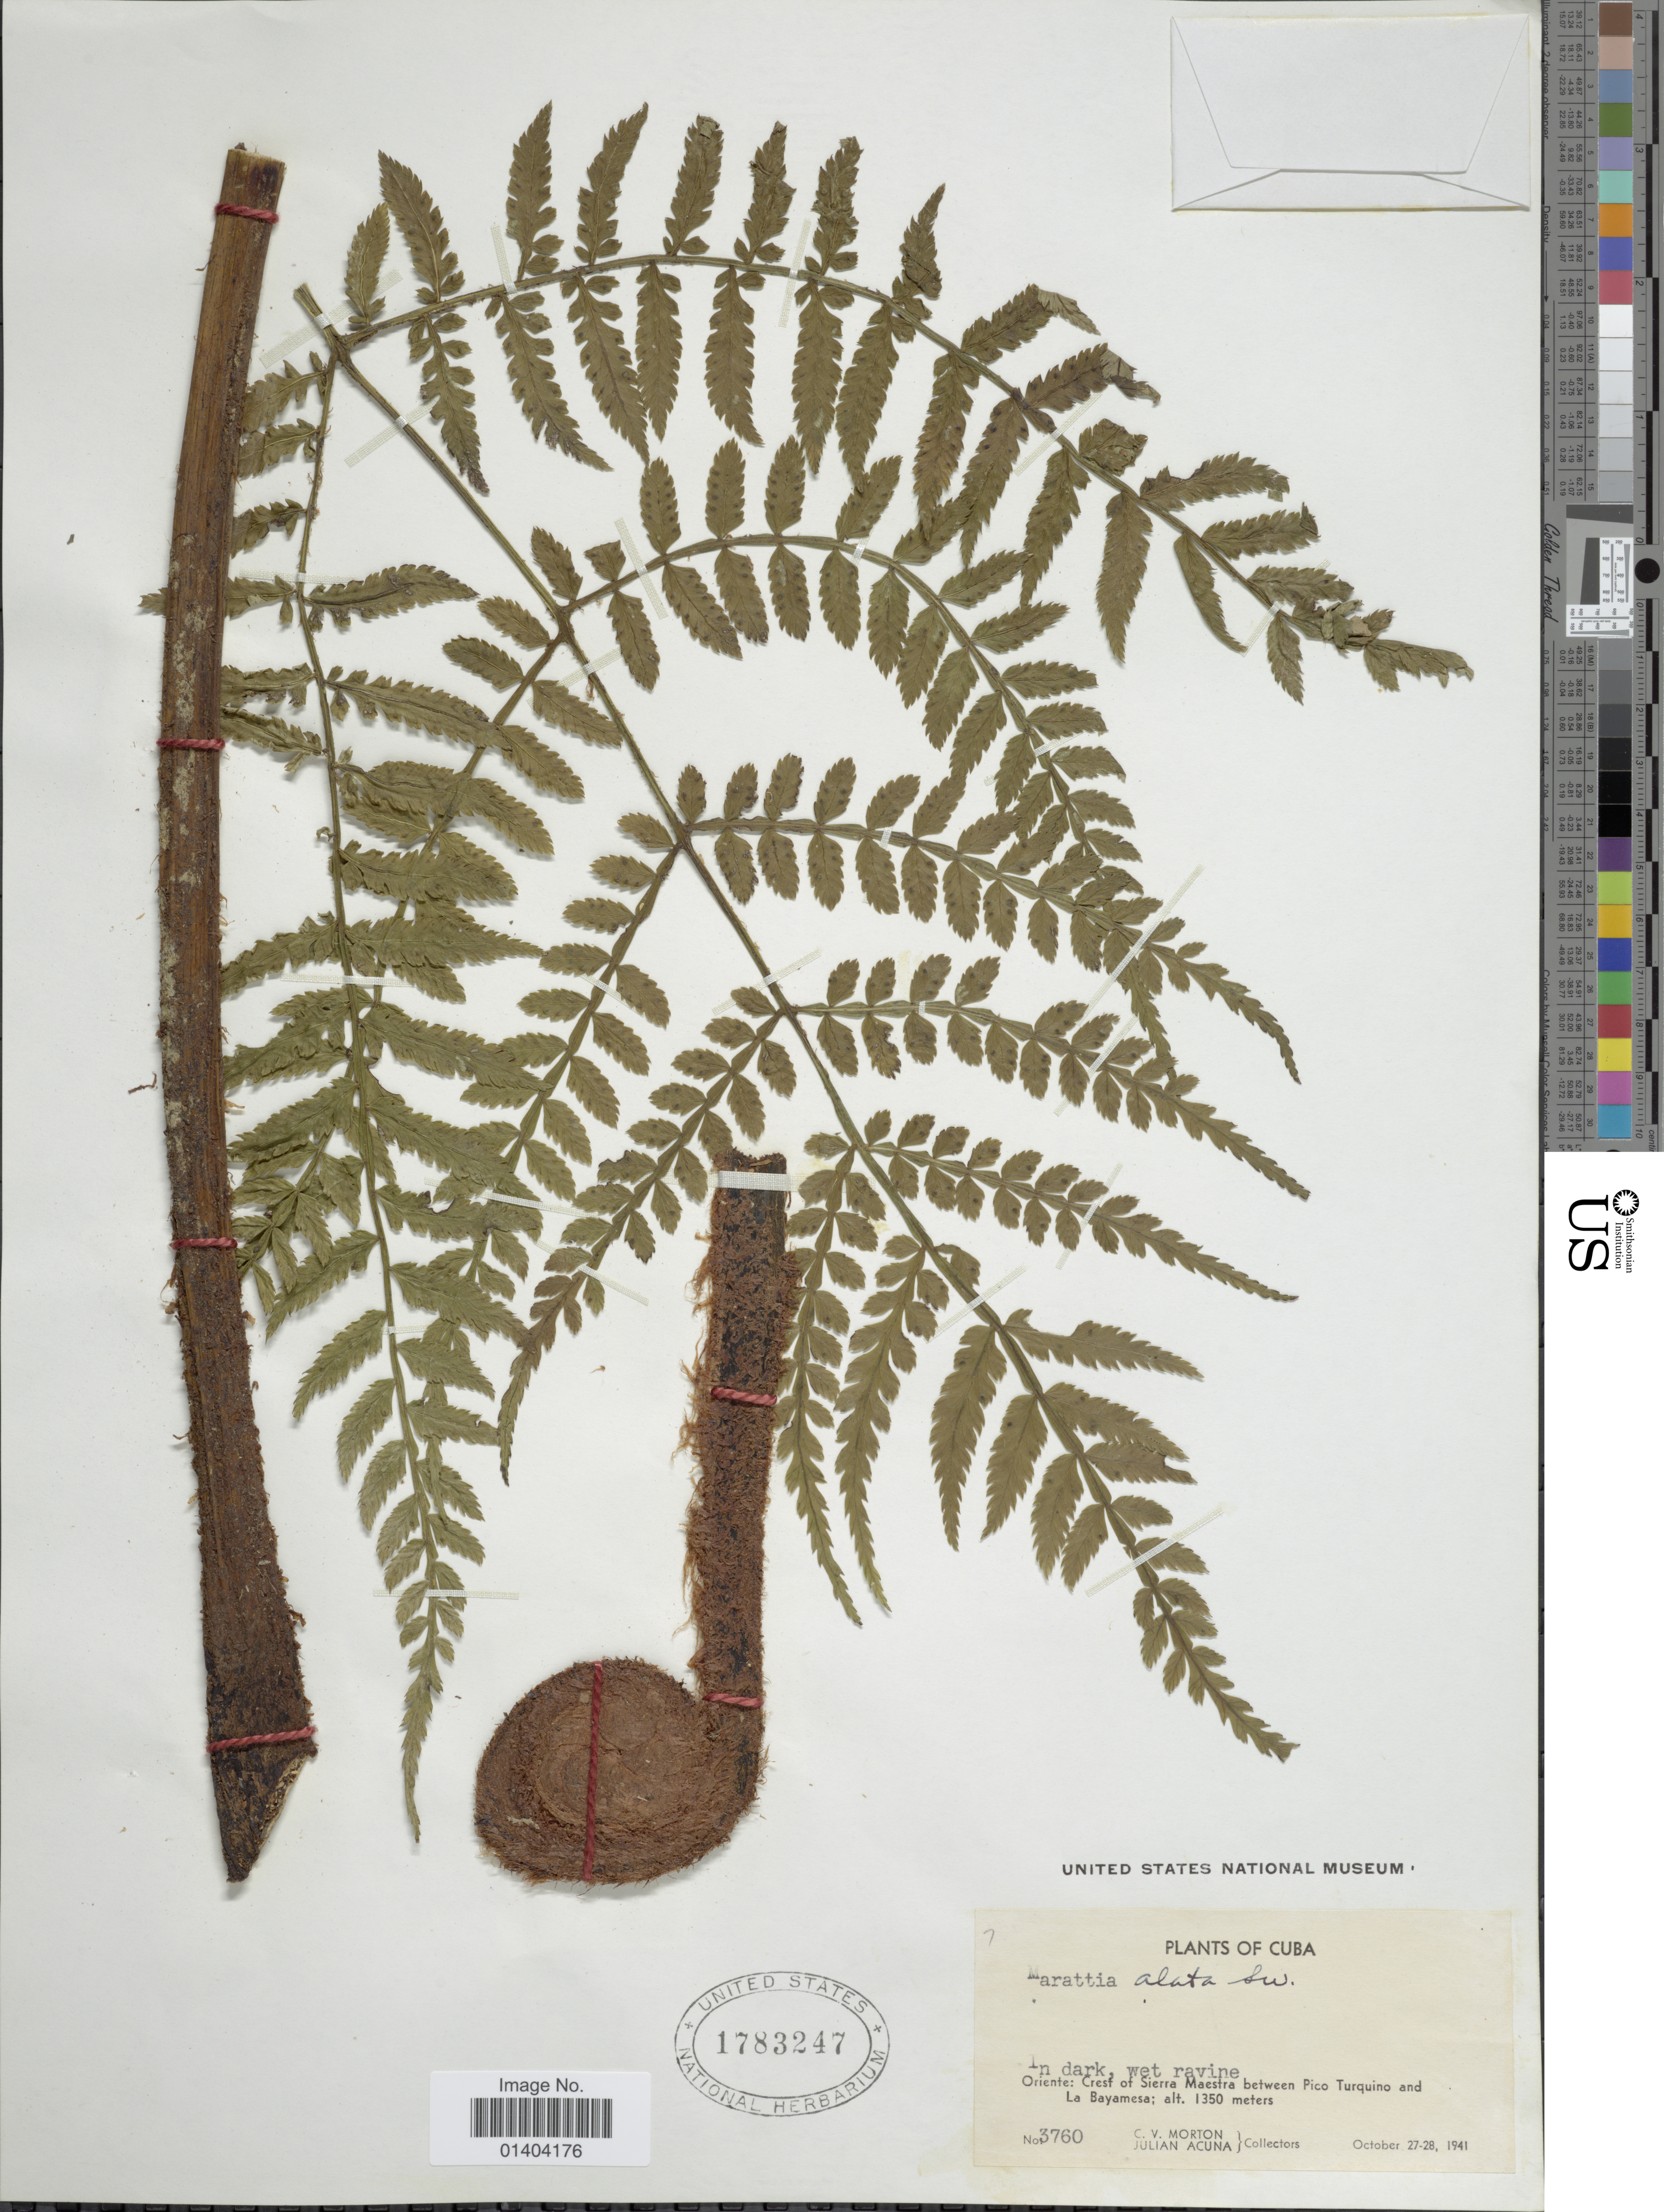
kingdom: Plantae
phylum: Tracheophyta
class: Polypodiopsida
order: Marattiales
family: Marattiaceae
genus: Marattia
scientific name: Marattia alata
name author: Sw.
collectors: C. V. Morton & J. B. Acuña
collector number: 3760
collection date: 1941-10-27/1941-10-28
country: Cuba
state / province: Oriente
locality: Crest of Sierra Maestra between Pico Turquino and La Bayamesa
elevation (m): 1350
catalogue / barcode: US 1783247